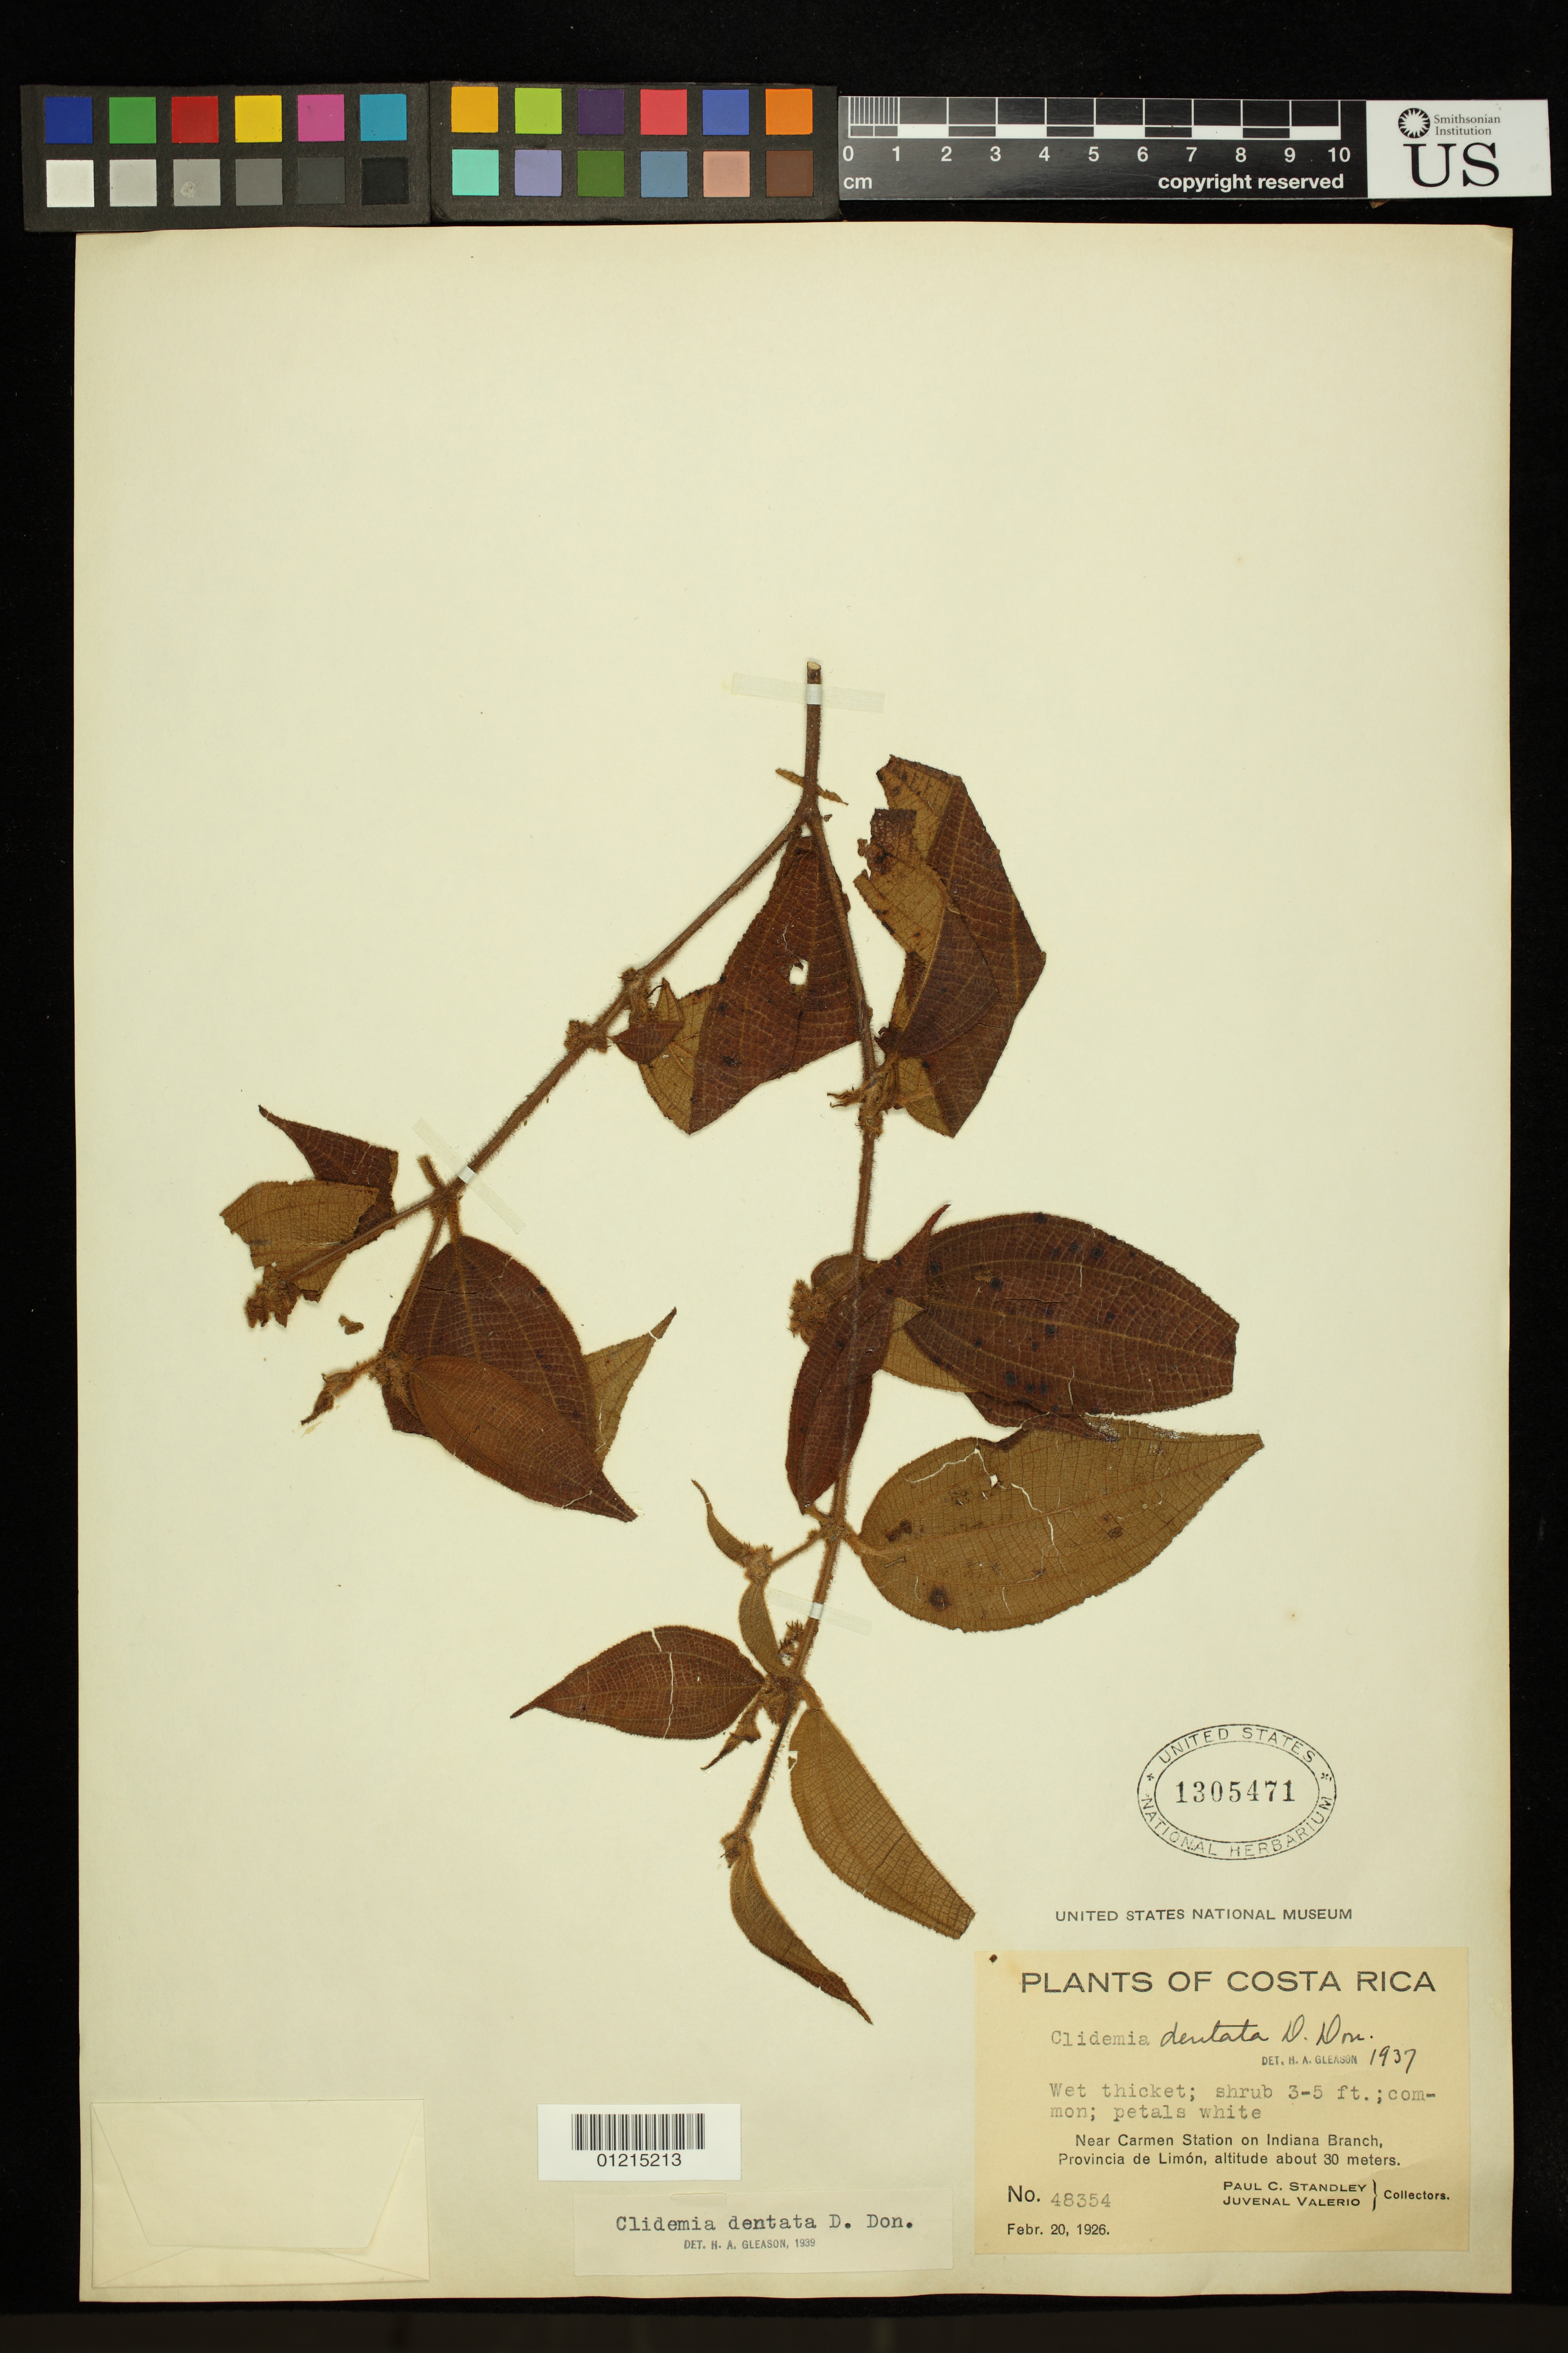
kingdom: Plantae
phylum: Tracheophyta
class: Magnoliopsida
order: Myrtales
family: Melastomataceae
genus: Clidemia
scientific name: Clidemia dentata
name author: D. Don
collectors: P. C. Standley & J. Valerio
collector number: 48354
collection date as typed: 20 Feb 1926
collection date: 1926-02-20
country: Costa Rica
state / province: Limón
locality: Near Carmen Station on Indiana Branch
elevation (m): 30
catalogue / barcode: US 1305471